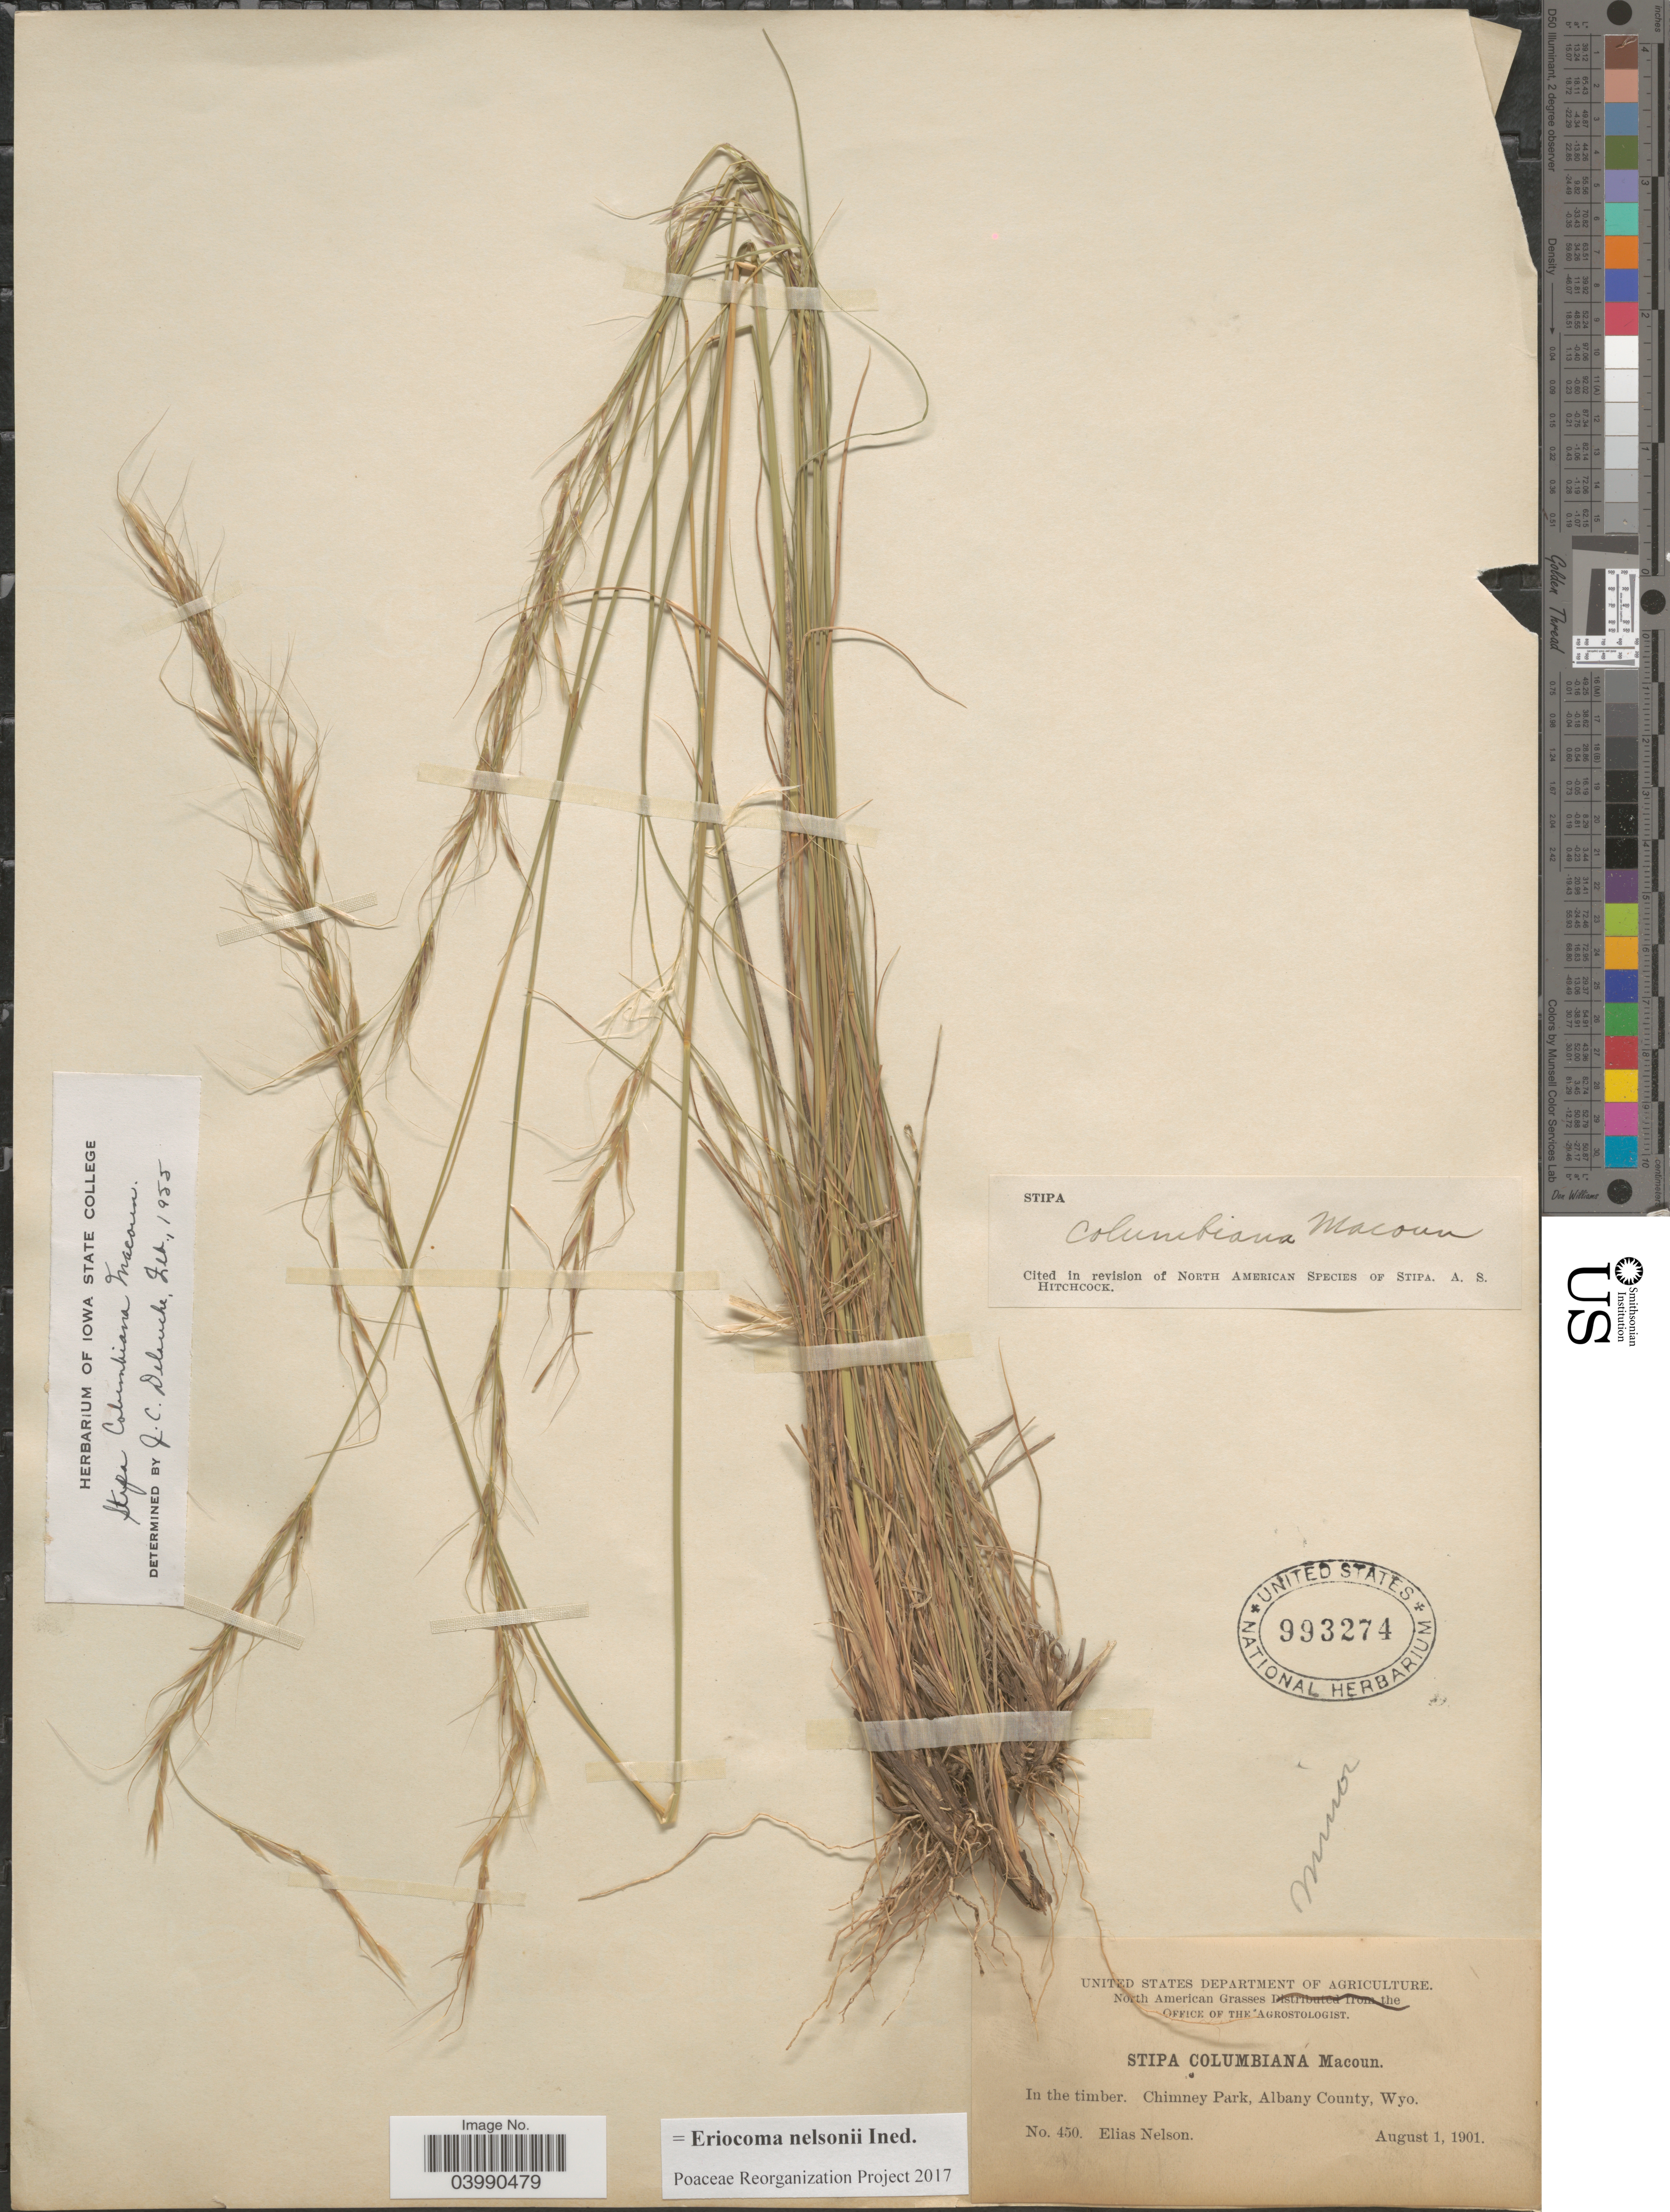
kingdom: Plantae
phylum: Tracheophyta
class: Liliopsida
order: Poales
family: Poaceae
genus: Eriocoma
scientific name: Eriocoma nelsonii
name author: (Scribn.) Romasch.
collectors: E. Nelson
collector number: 450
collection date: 1901-08-01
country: United States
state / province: Wyoming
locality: In the timber. Chimney Park, Albany County.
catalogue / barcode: US 993274